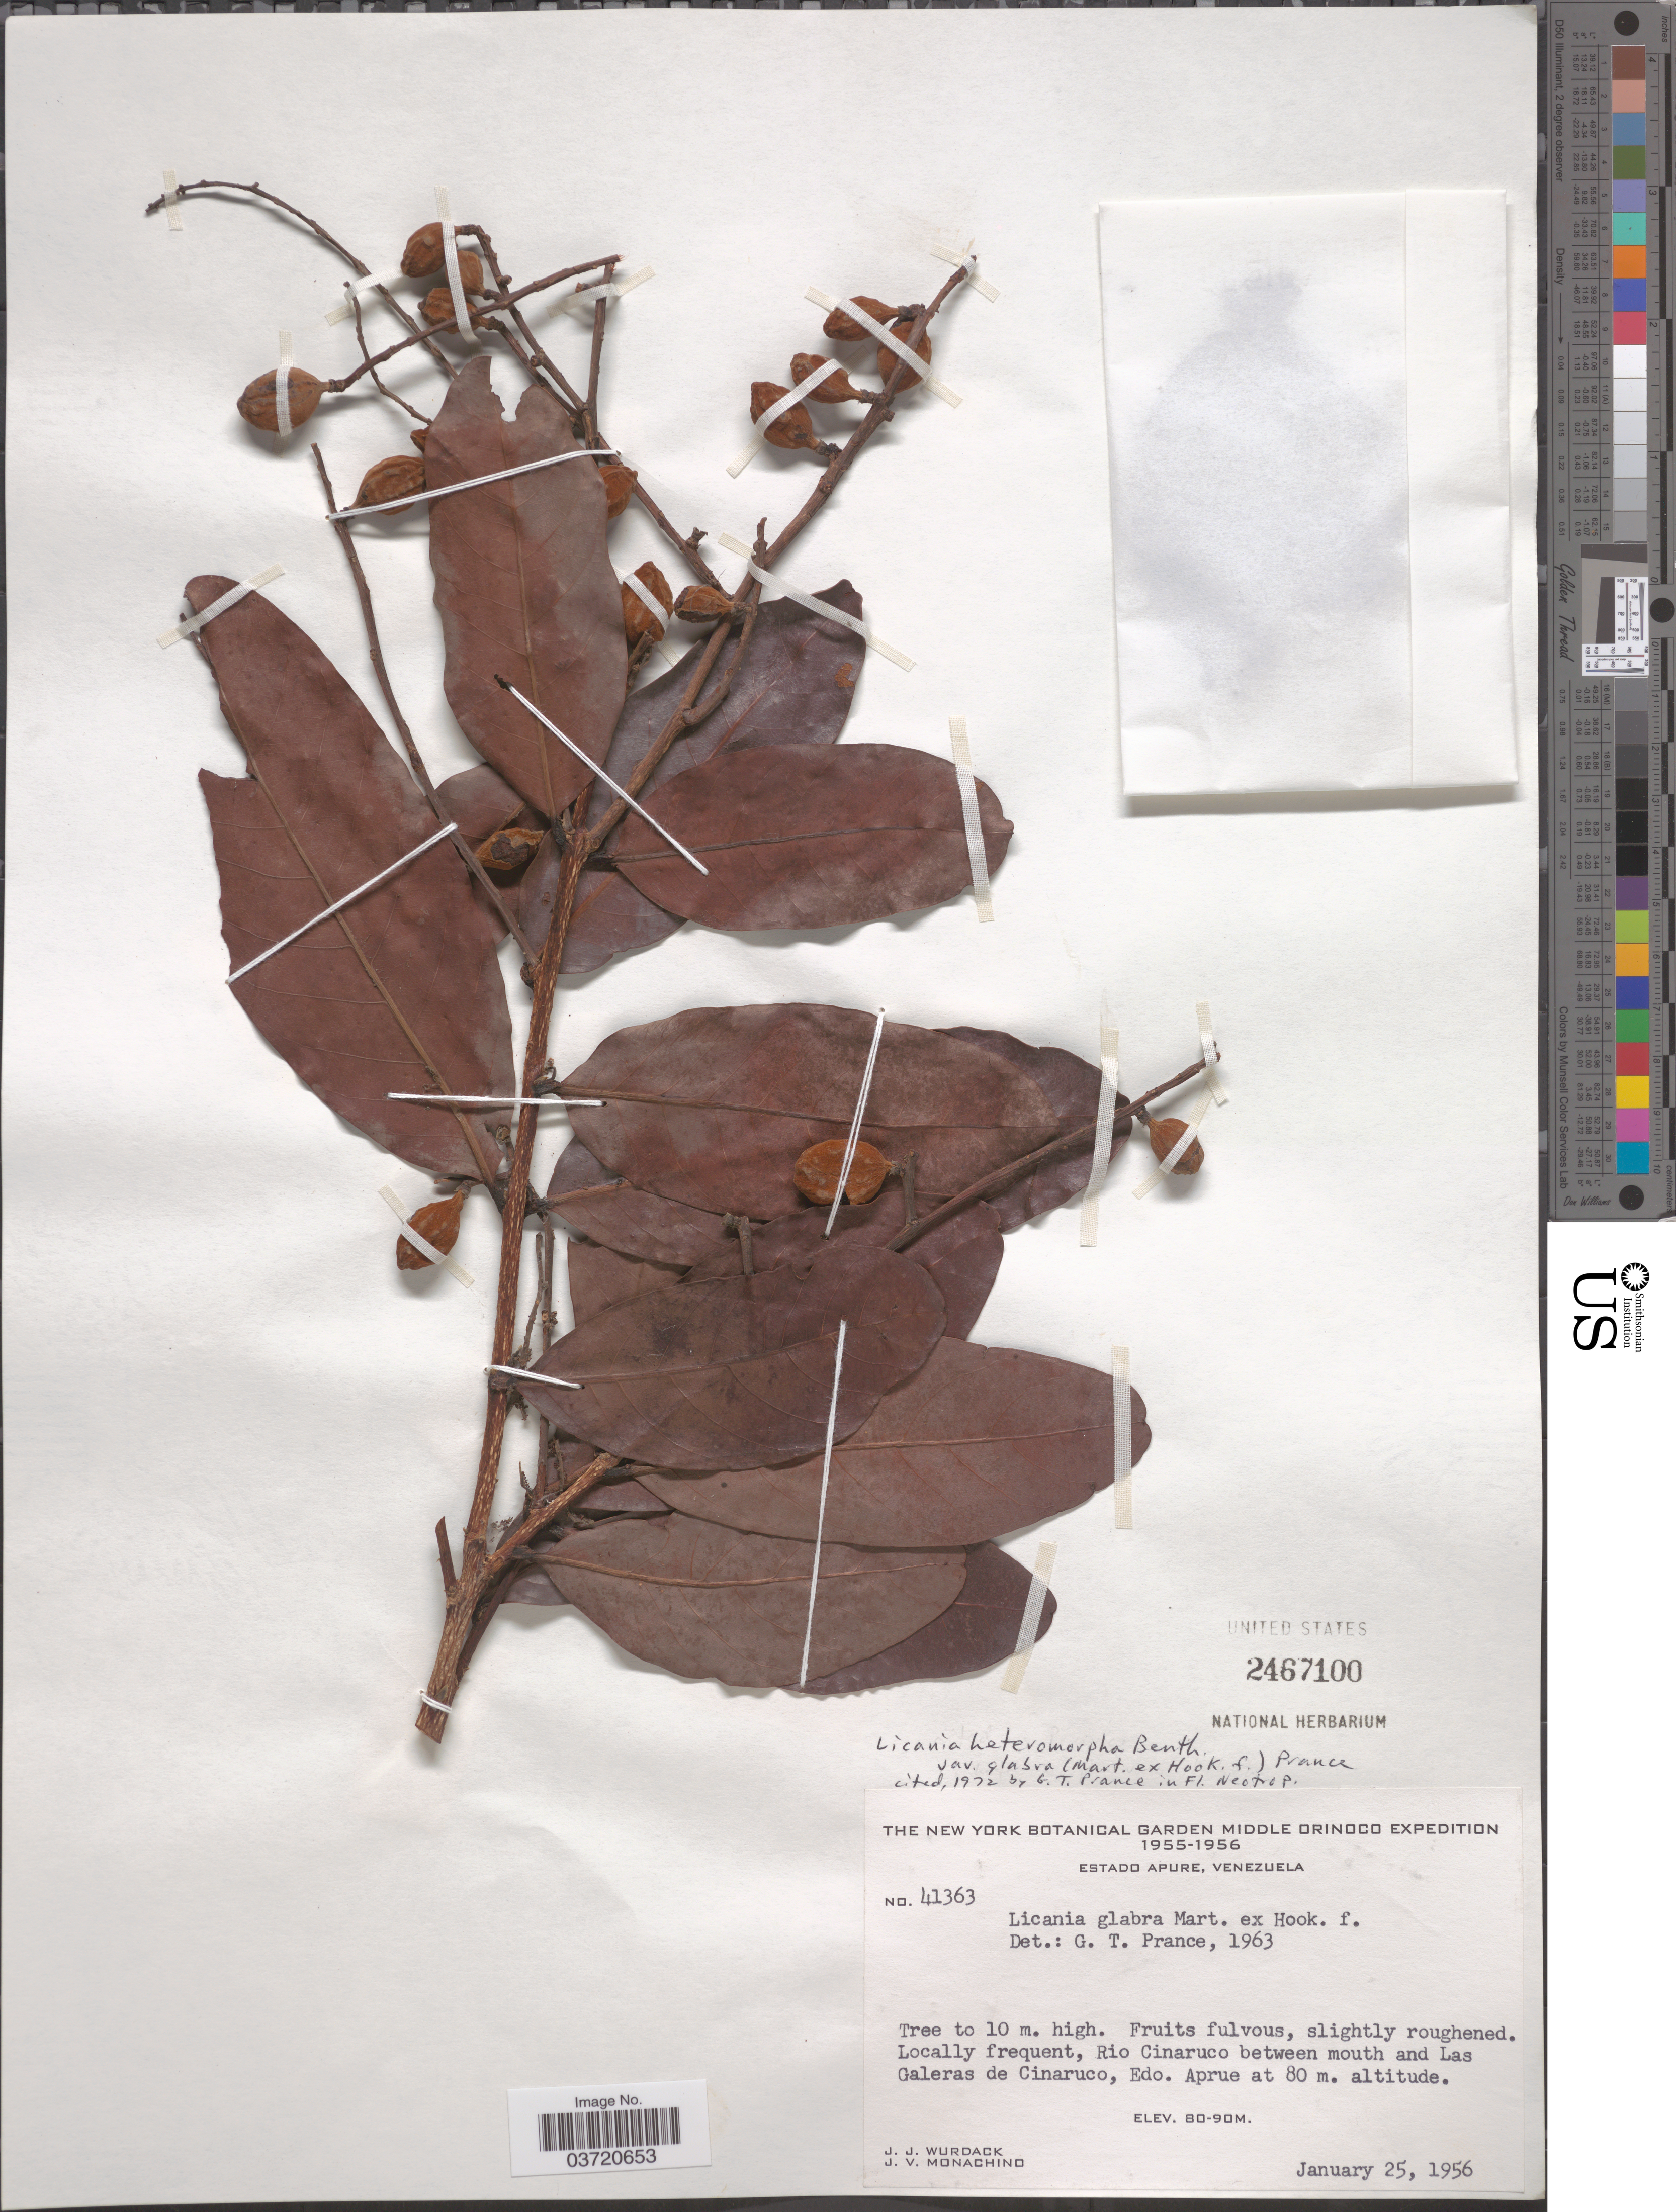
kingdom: Plantae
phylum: Tracheophyta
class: Magnoliopsida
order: Malpighiales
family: Chrysobalanaceae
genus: Hymenopus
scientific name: Hymenopus heteromorphus var. glabrus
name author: (Mart. ex Hook. f.) Sothers & Prance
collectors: J. J. Wurdack & J. V. Monachino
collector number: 41363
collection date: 1956-01-25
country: Venezuela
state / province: Apure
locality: Rio Cinaruco between mouth and Las Galeras de Cinaruco.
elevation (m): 80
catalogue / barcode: US 2467100